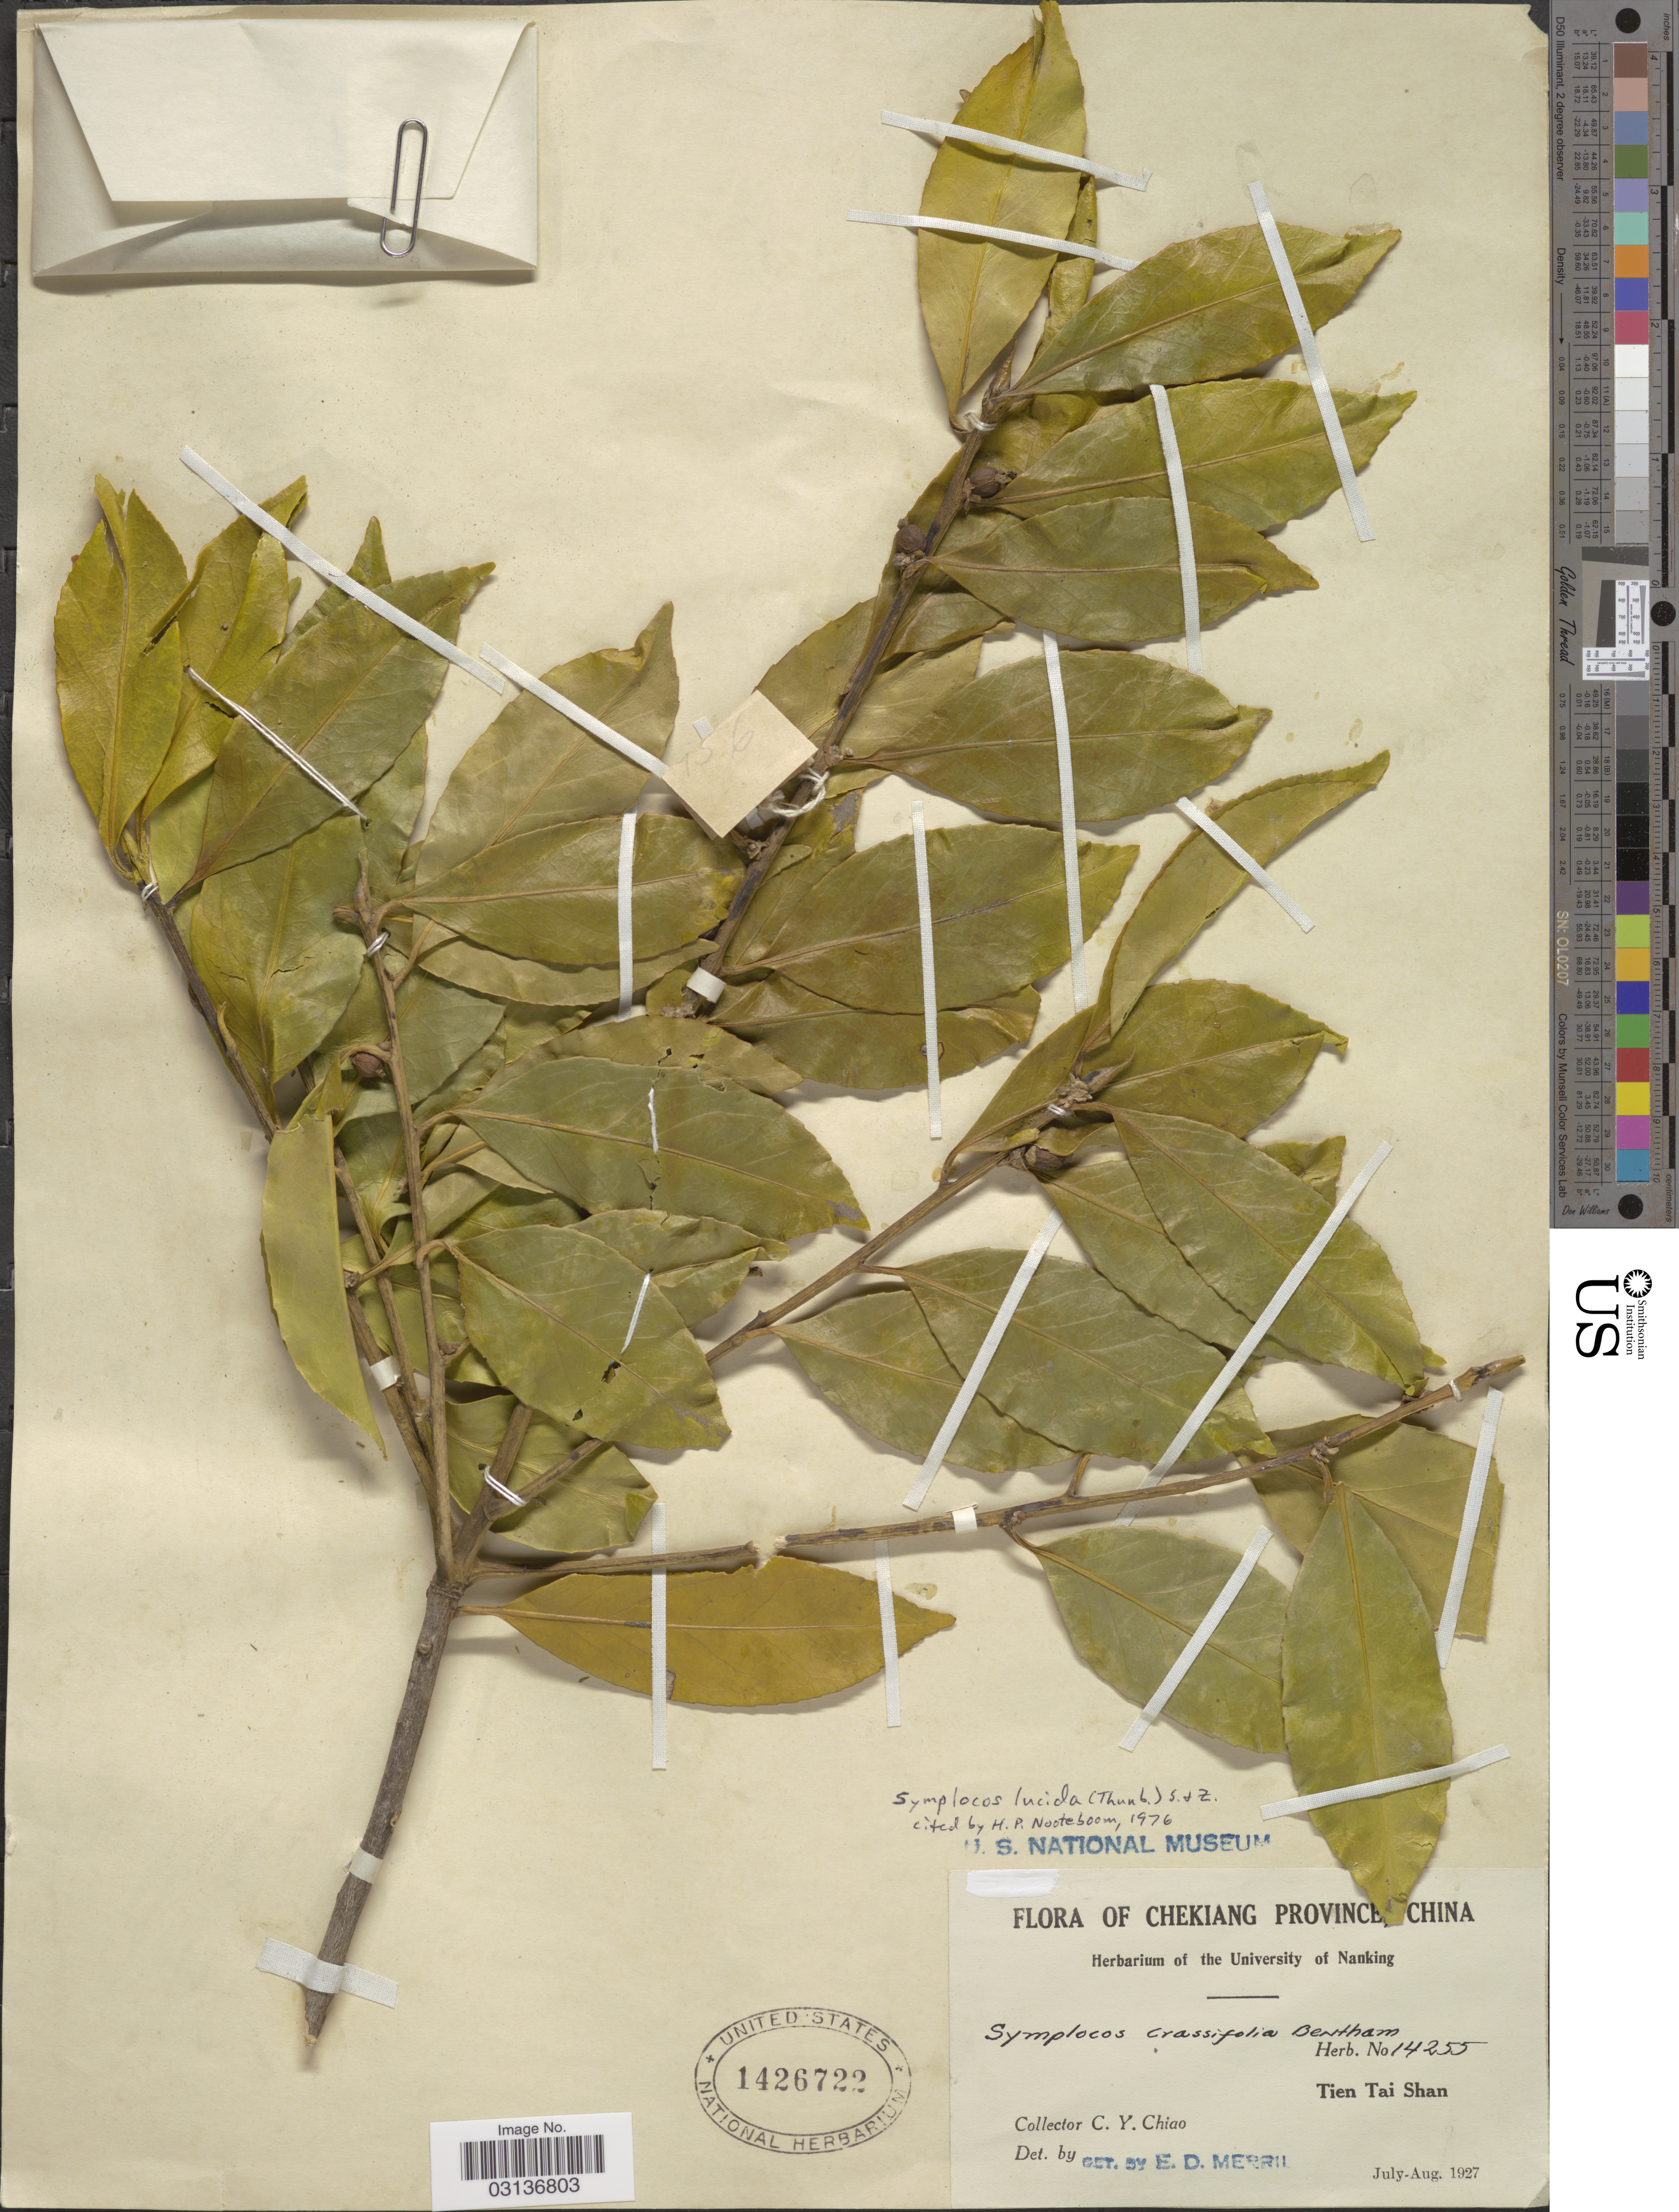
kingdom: Plantae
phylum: Tracheophyta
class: Magnoliopsida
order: Ericales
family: Symplocaceae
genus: Symplocos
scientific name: Symplocos lucida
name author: (Thurb.) Siebold & Zucc.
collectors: C. Y. Chiao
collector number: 14255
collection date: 1927-07/1927-08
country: China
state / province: Zhejiang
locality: Chekiang Province. Tien Tai Shan.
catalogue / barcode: US 1426722